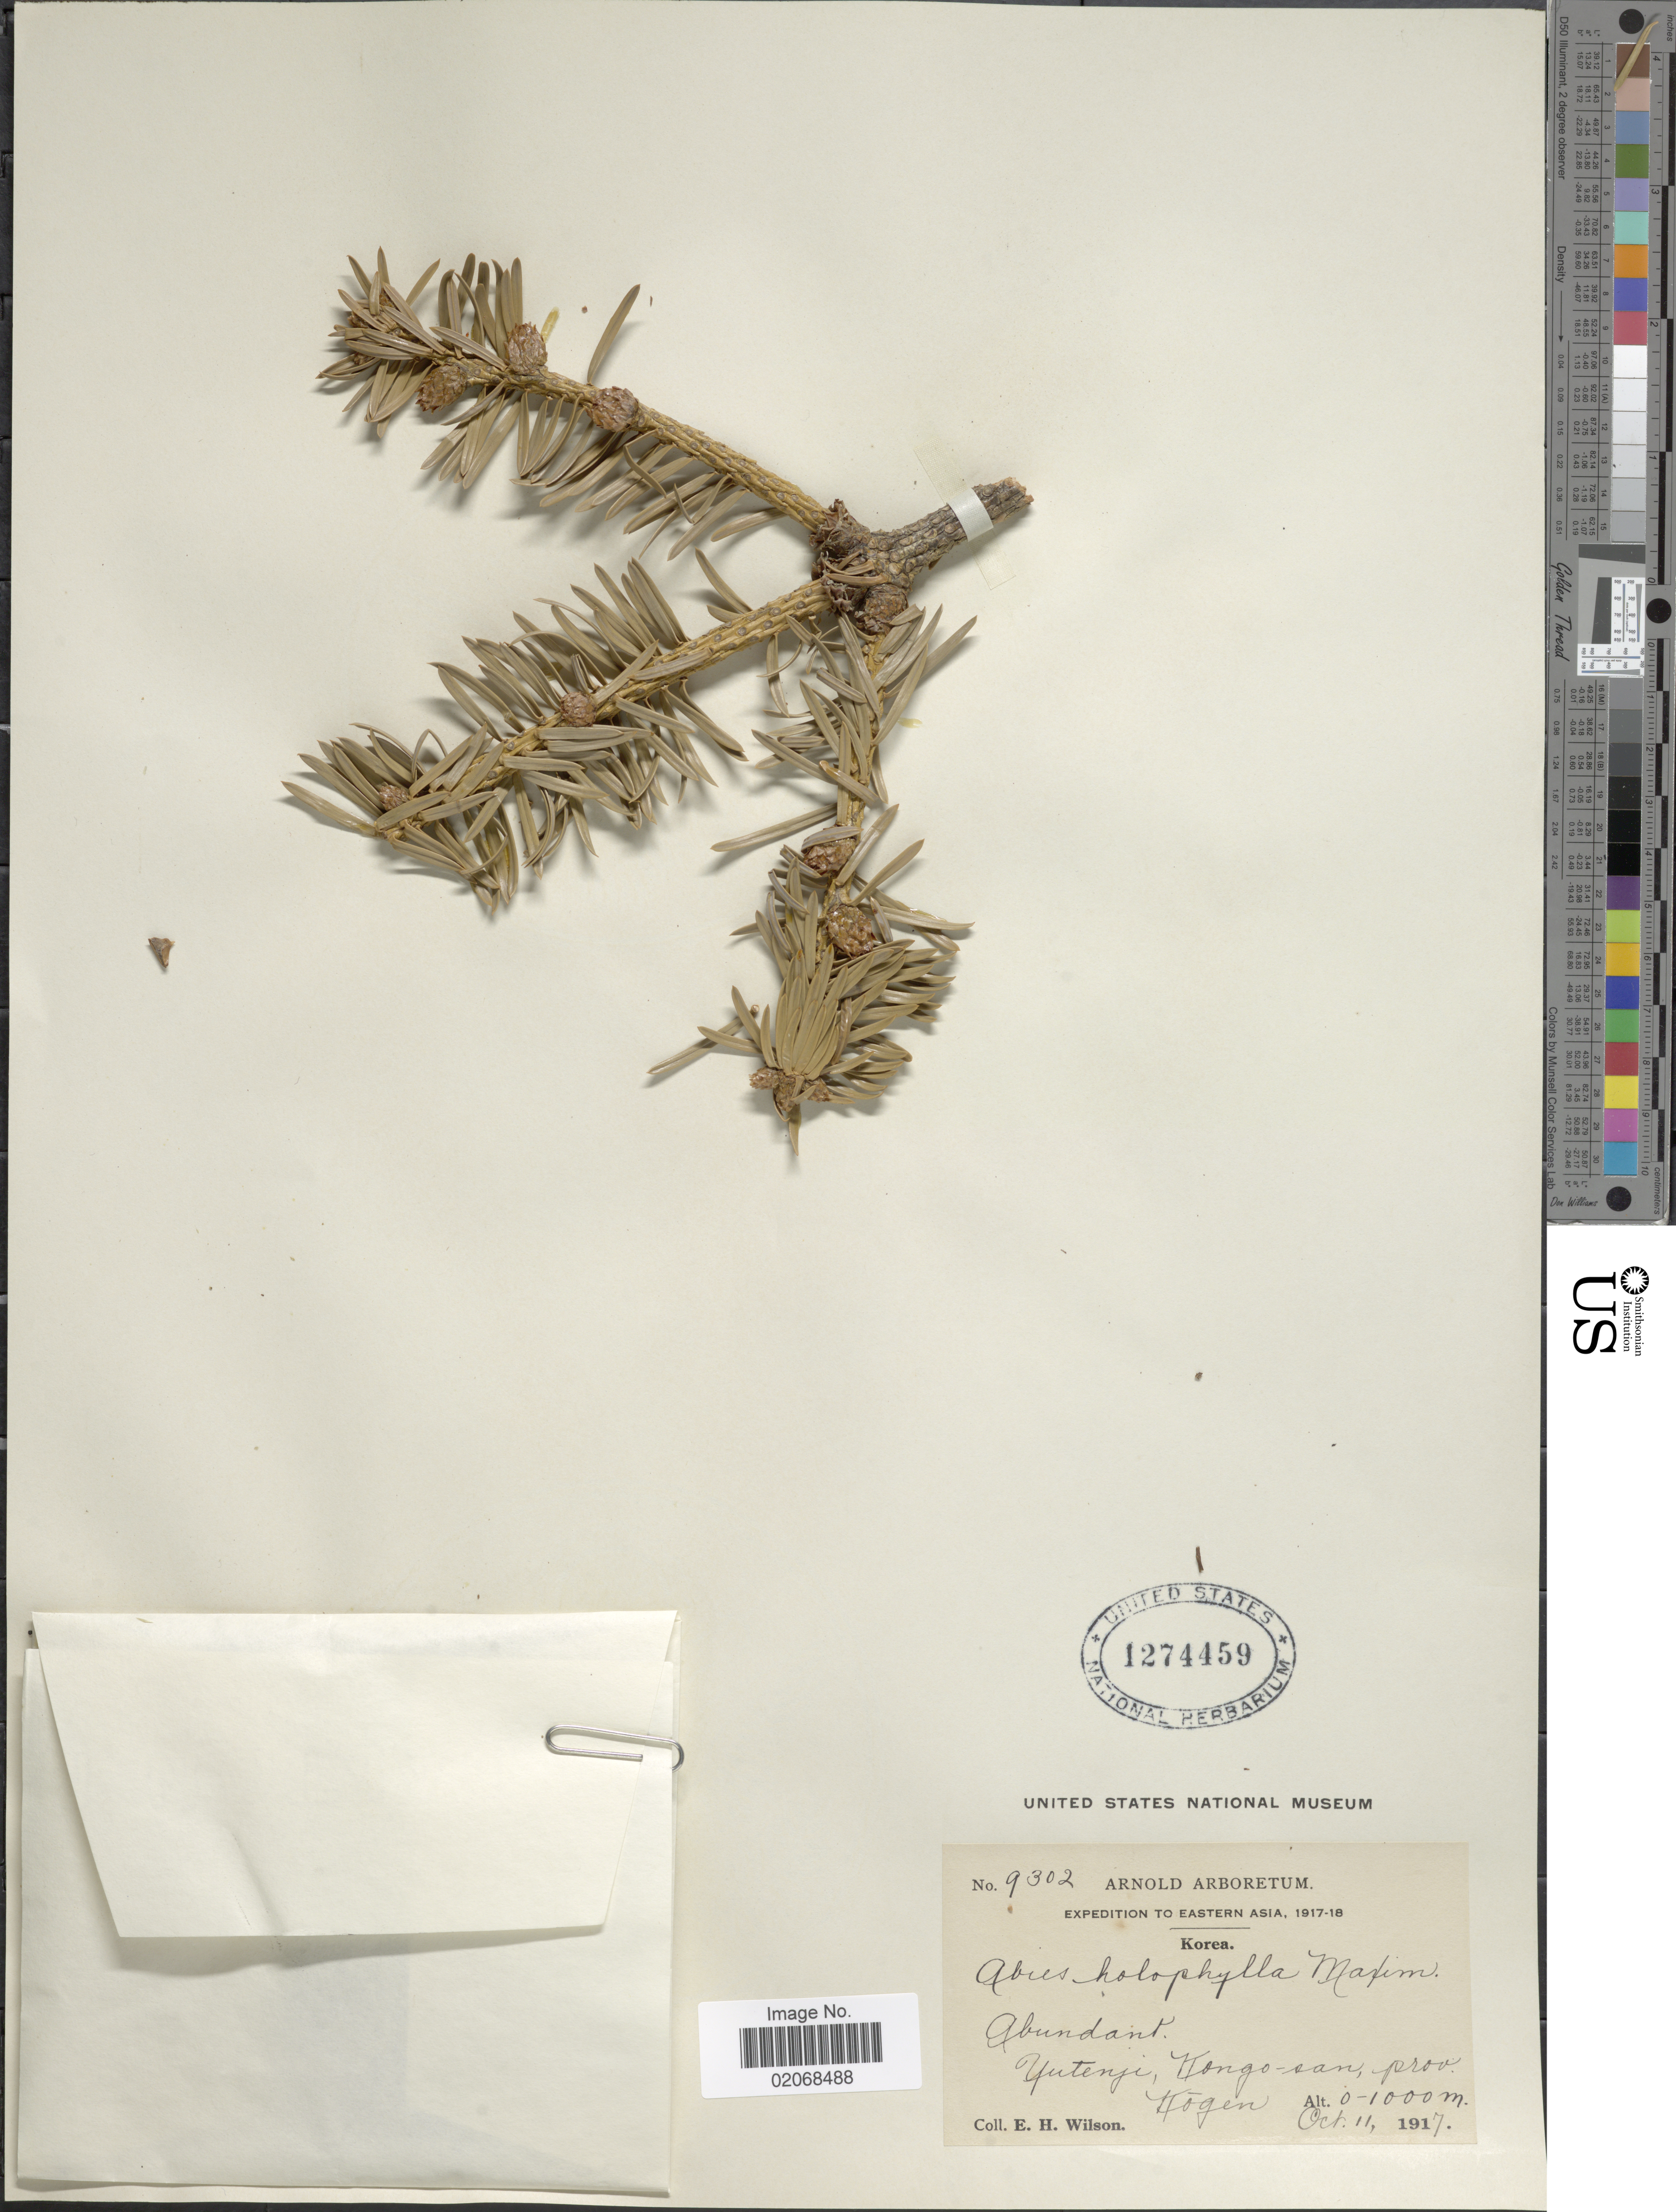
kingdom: Plantae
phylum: Tracheophyta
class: Pinopsida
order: Pinales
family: Pinaceae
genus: Abies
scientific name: Abies holophylla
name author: Maxim.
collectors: E. Wilson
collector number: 9302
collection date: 1917-10-11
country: South Korea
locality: Yutenji, Kongo-san, prov. Kogen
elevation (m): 0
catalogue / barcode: US 1274459